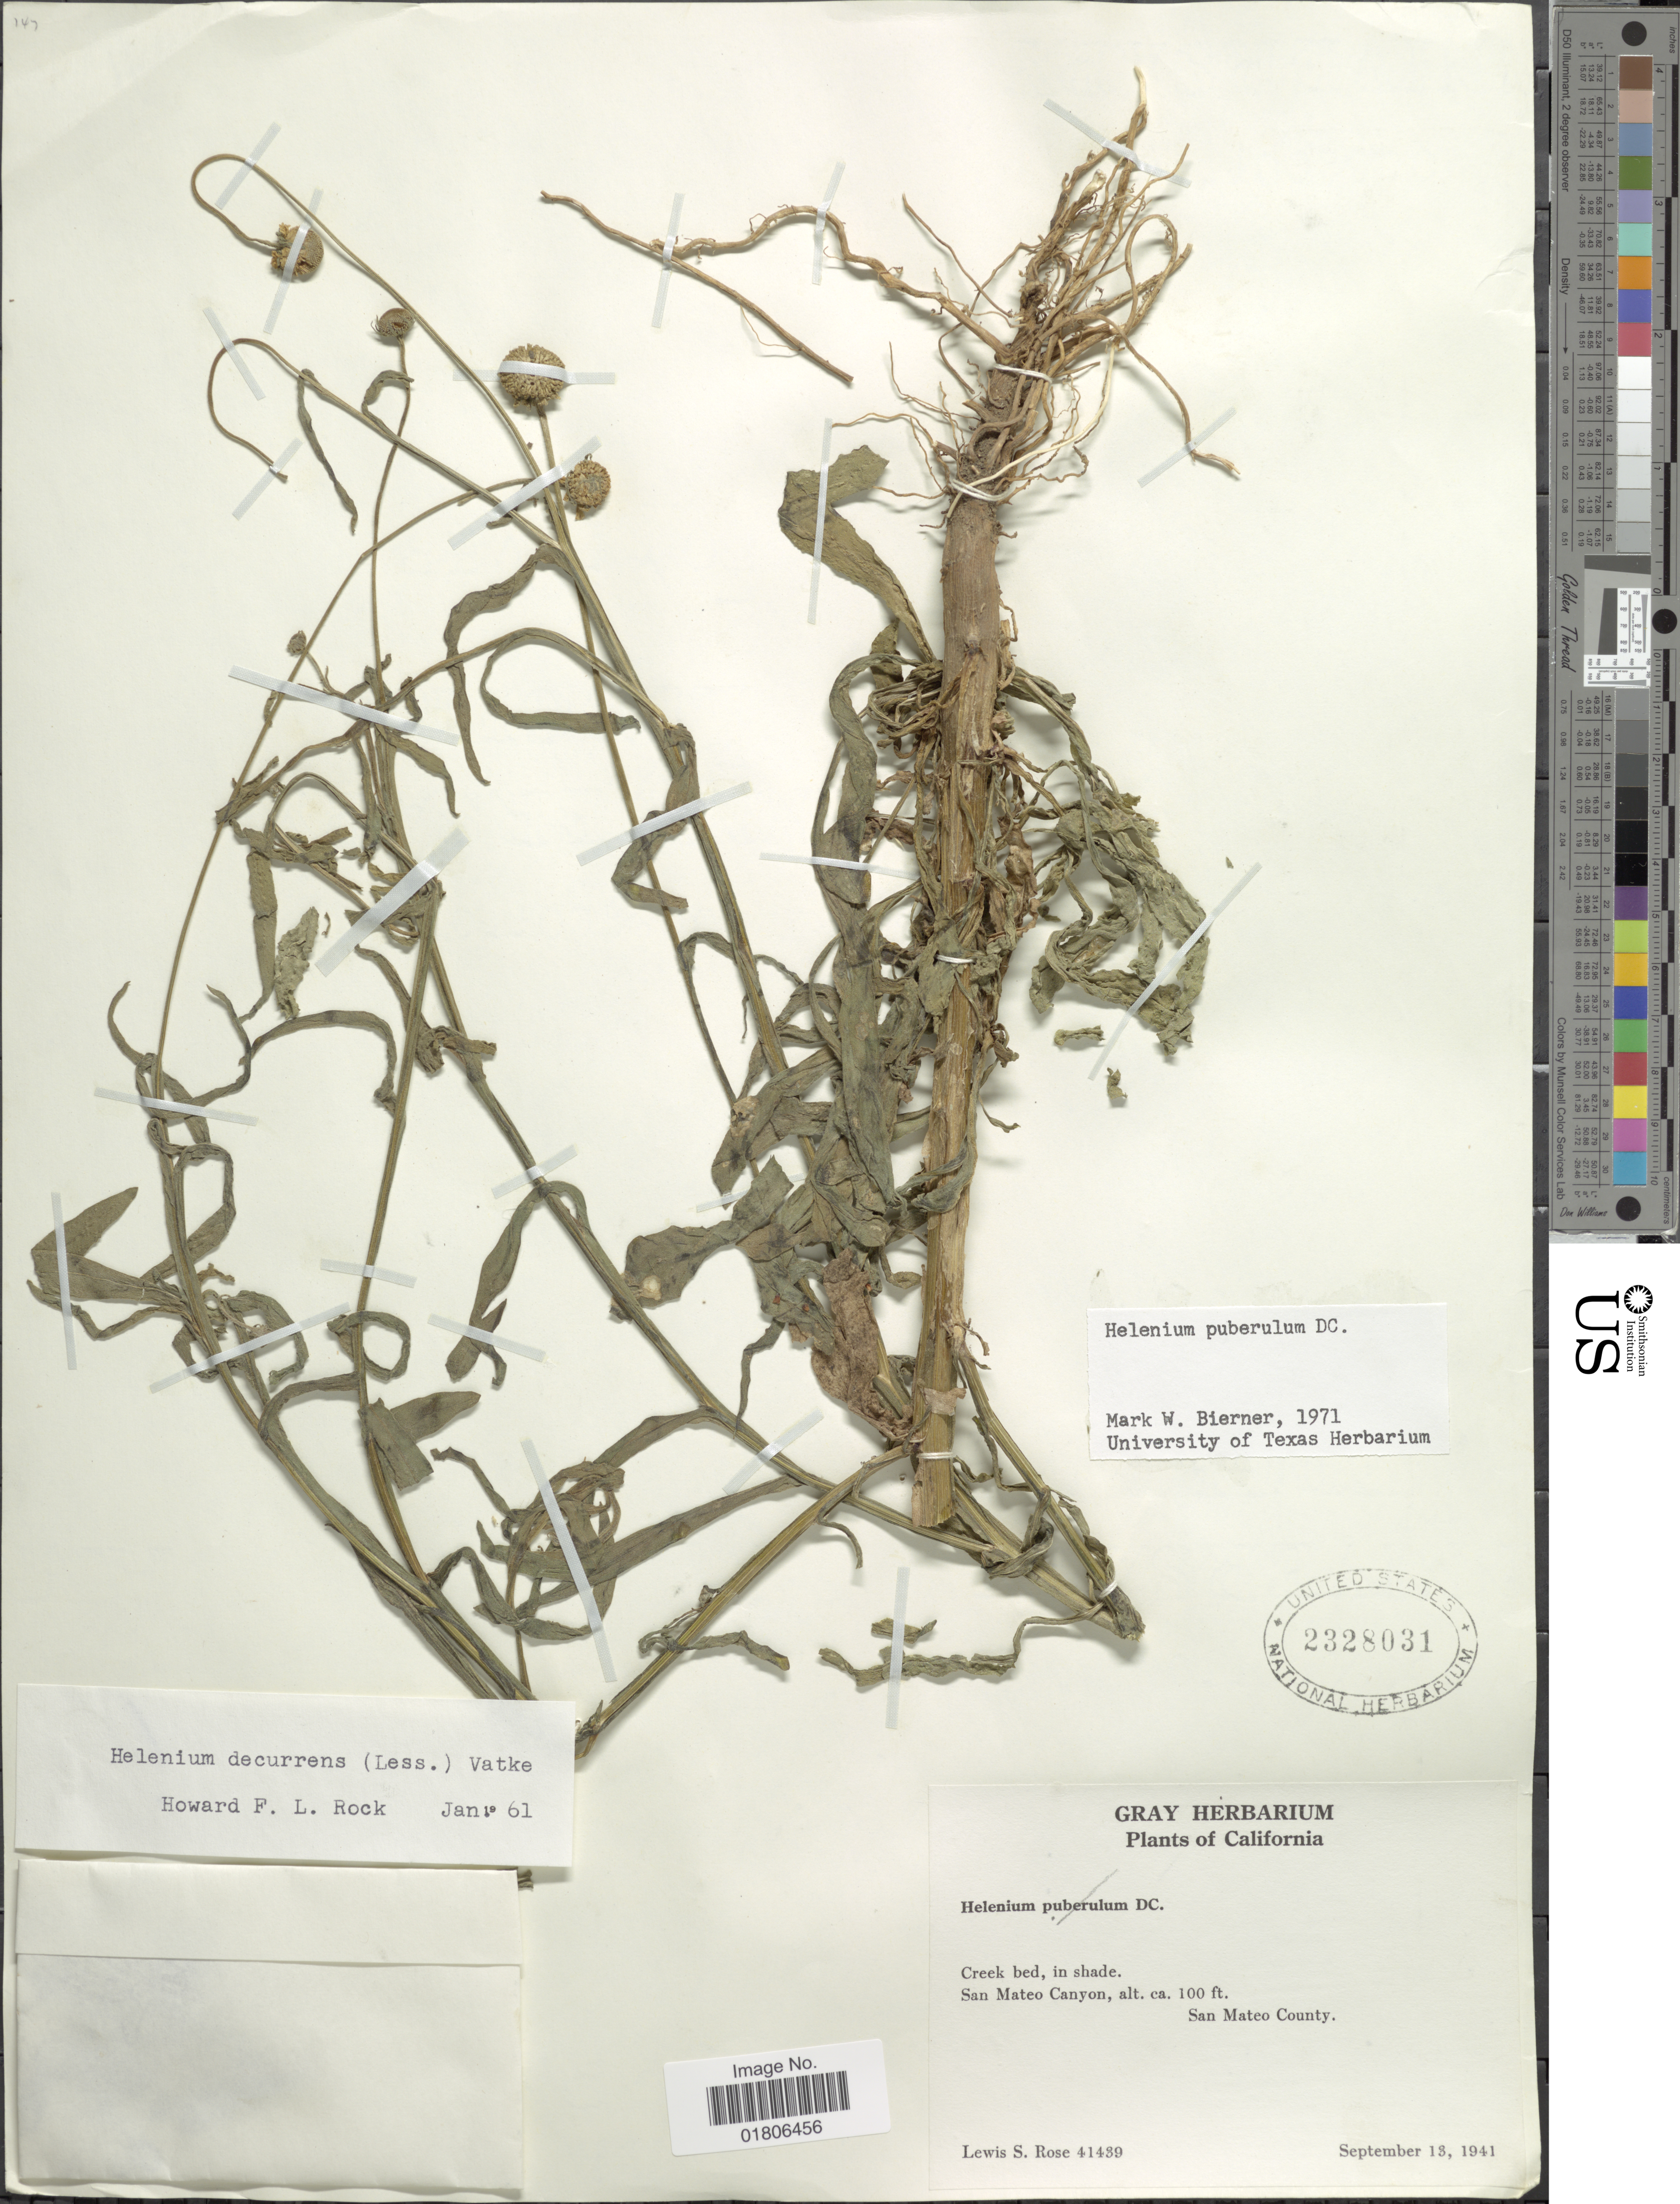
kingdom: Plantae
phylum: Tracheophyta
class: Magnoliopsida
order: Asterales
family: Asteraceae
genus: Helenium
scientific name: Helenium pinnatifidum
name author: (Schwein. ex Nutt.) Rydb.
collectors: L. S. Rose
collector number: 41439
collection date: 1941-09-13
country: United States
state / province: California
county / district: San Mateo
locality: Creek bed, in shade. San Mateo Canyon, San Mateo County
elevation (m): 30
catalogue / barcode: US 2328031